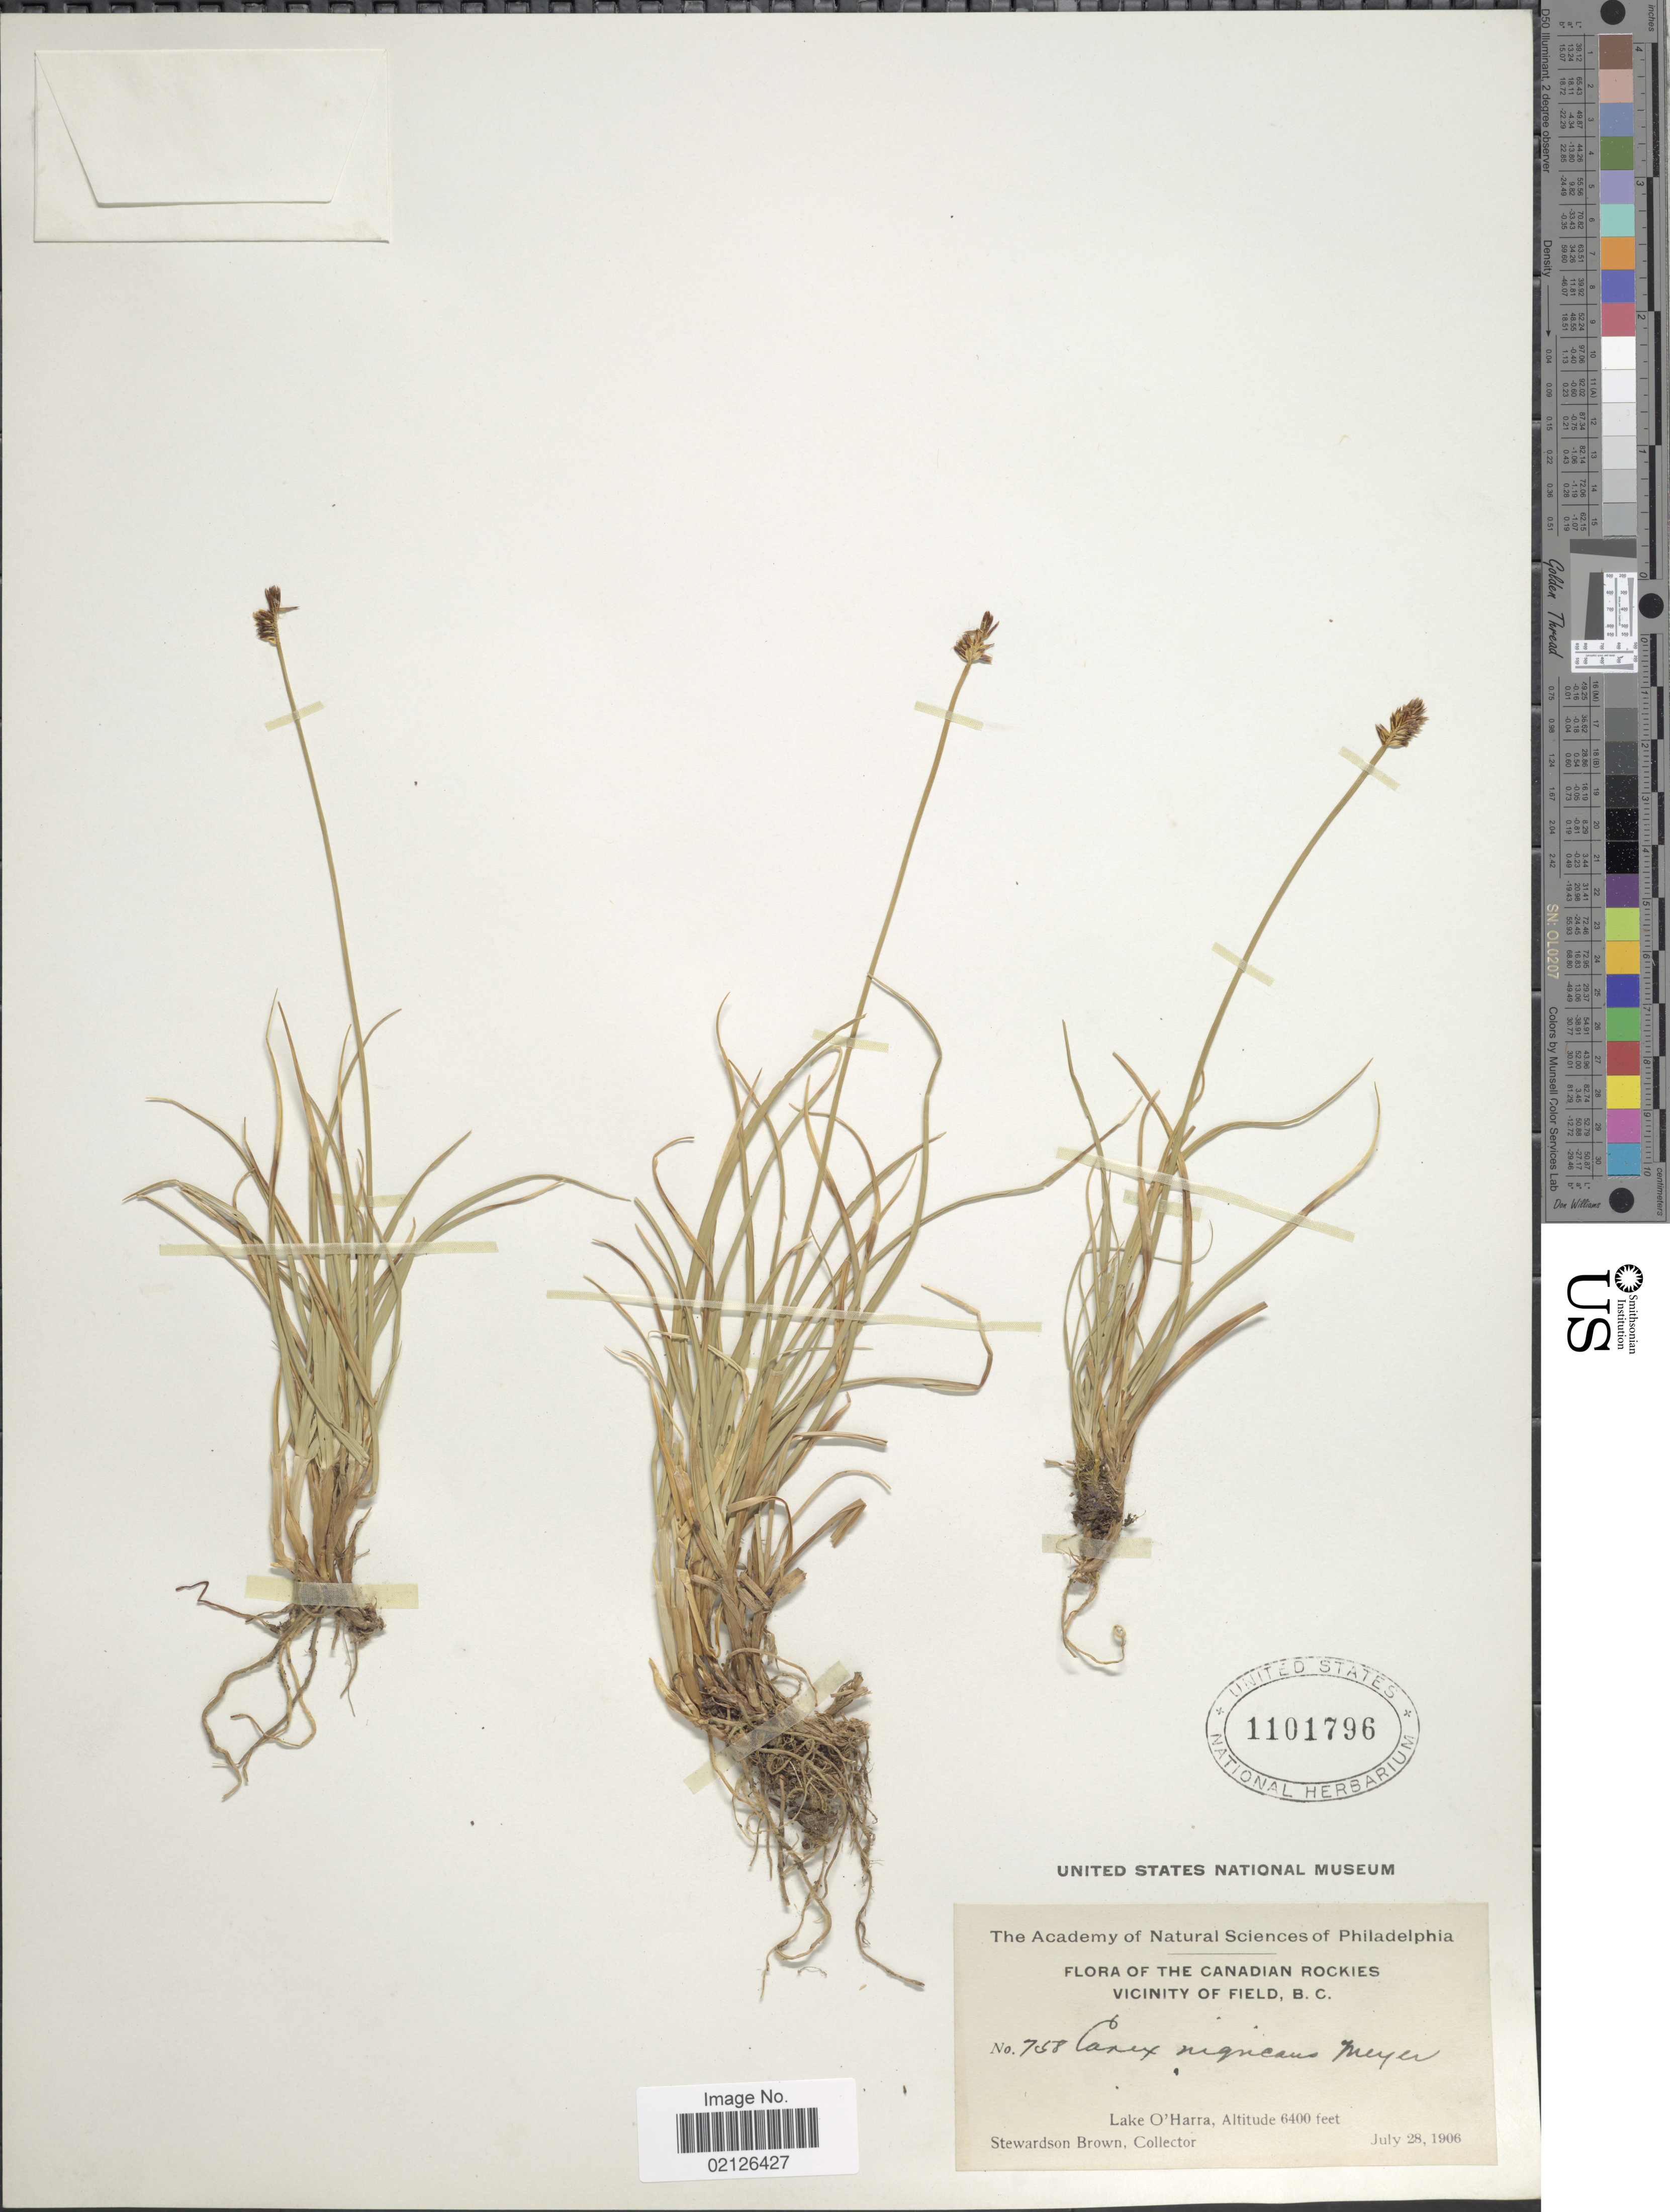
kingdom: Plantae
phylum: Tracheophyta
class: Liliopsida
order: Poales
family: Cyperaceae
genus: Carex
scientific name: Carex nigricans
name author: C.A. Mey.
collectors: S. Brown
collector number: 758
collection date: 1906-07-28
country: Canada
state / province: British Columbia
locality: The Canadian Rockies Vicinity of Field, Lake O'Harra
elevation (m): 1951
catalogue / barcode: US 1101796